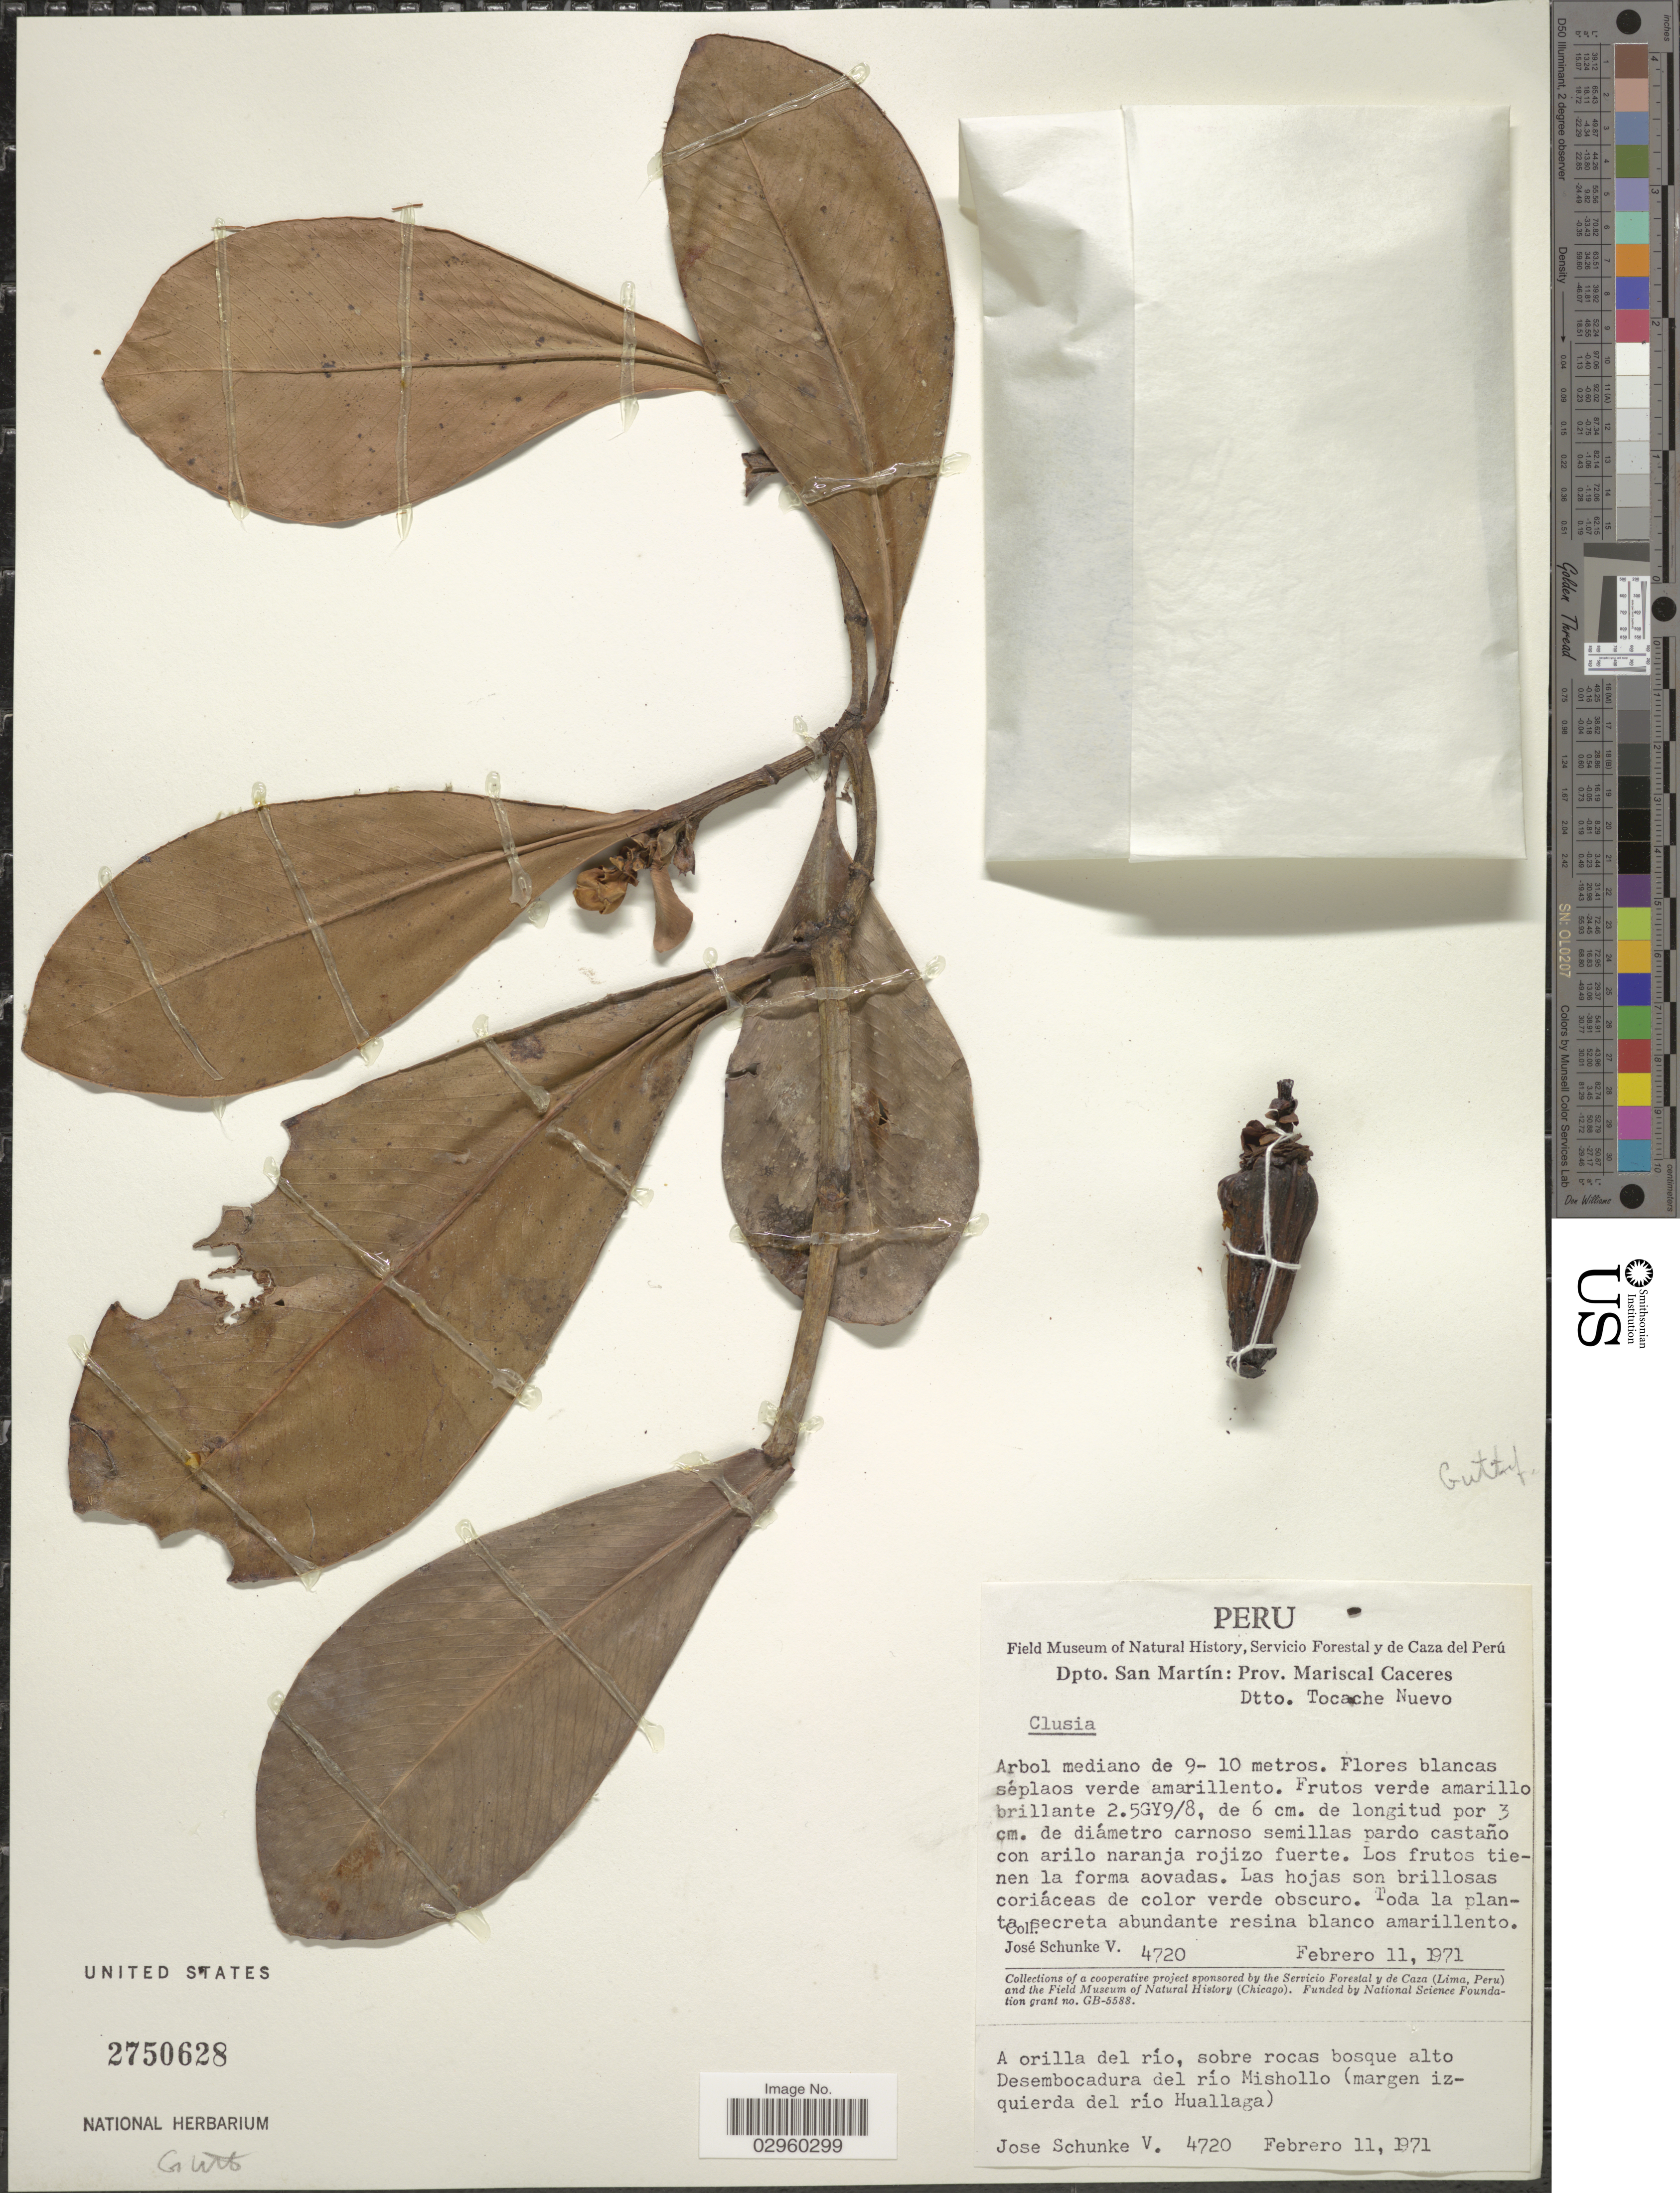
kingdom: Plantae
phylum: Tracheophyta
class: Magnoliopsida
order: Malpighiales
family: Clusiaceae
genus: Clusia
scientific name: Clusia sp.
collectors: J. Schunke Vigo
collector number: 4720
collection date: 1971-02-11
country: Peru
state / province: San Martín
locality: Dpto. San Martín: Prov. Mariscal Caceres, Dtto. Tocache Nuevo. A orilla del río, sobre rocas bosque alto Desembocadura del río Mishollo (margen izquierda del río Huallaga).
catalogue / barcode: US 2750628